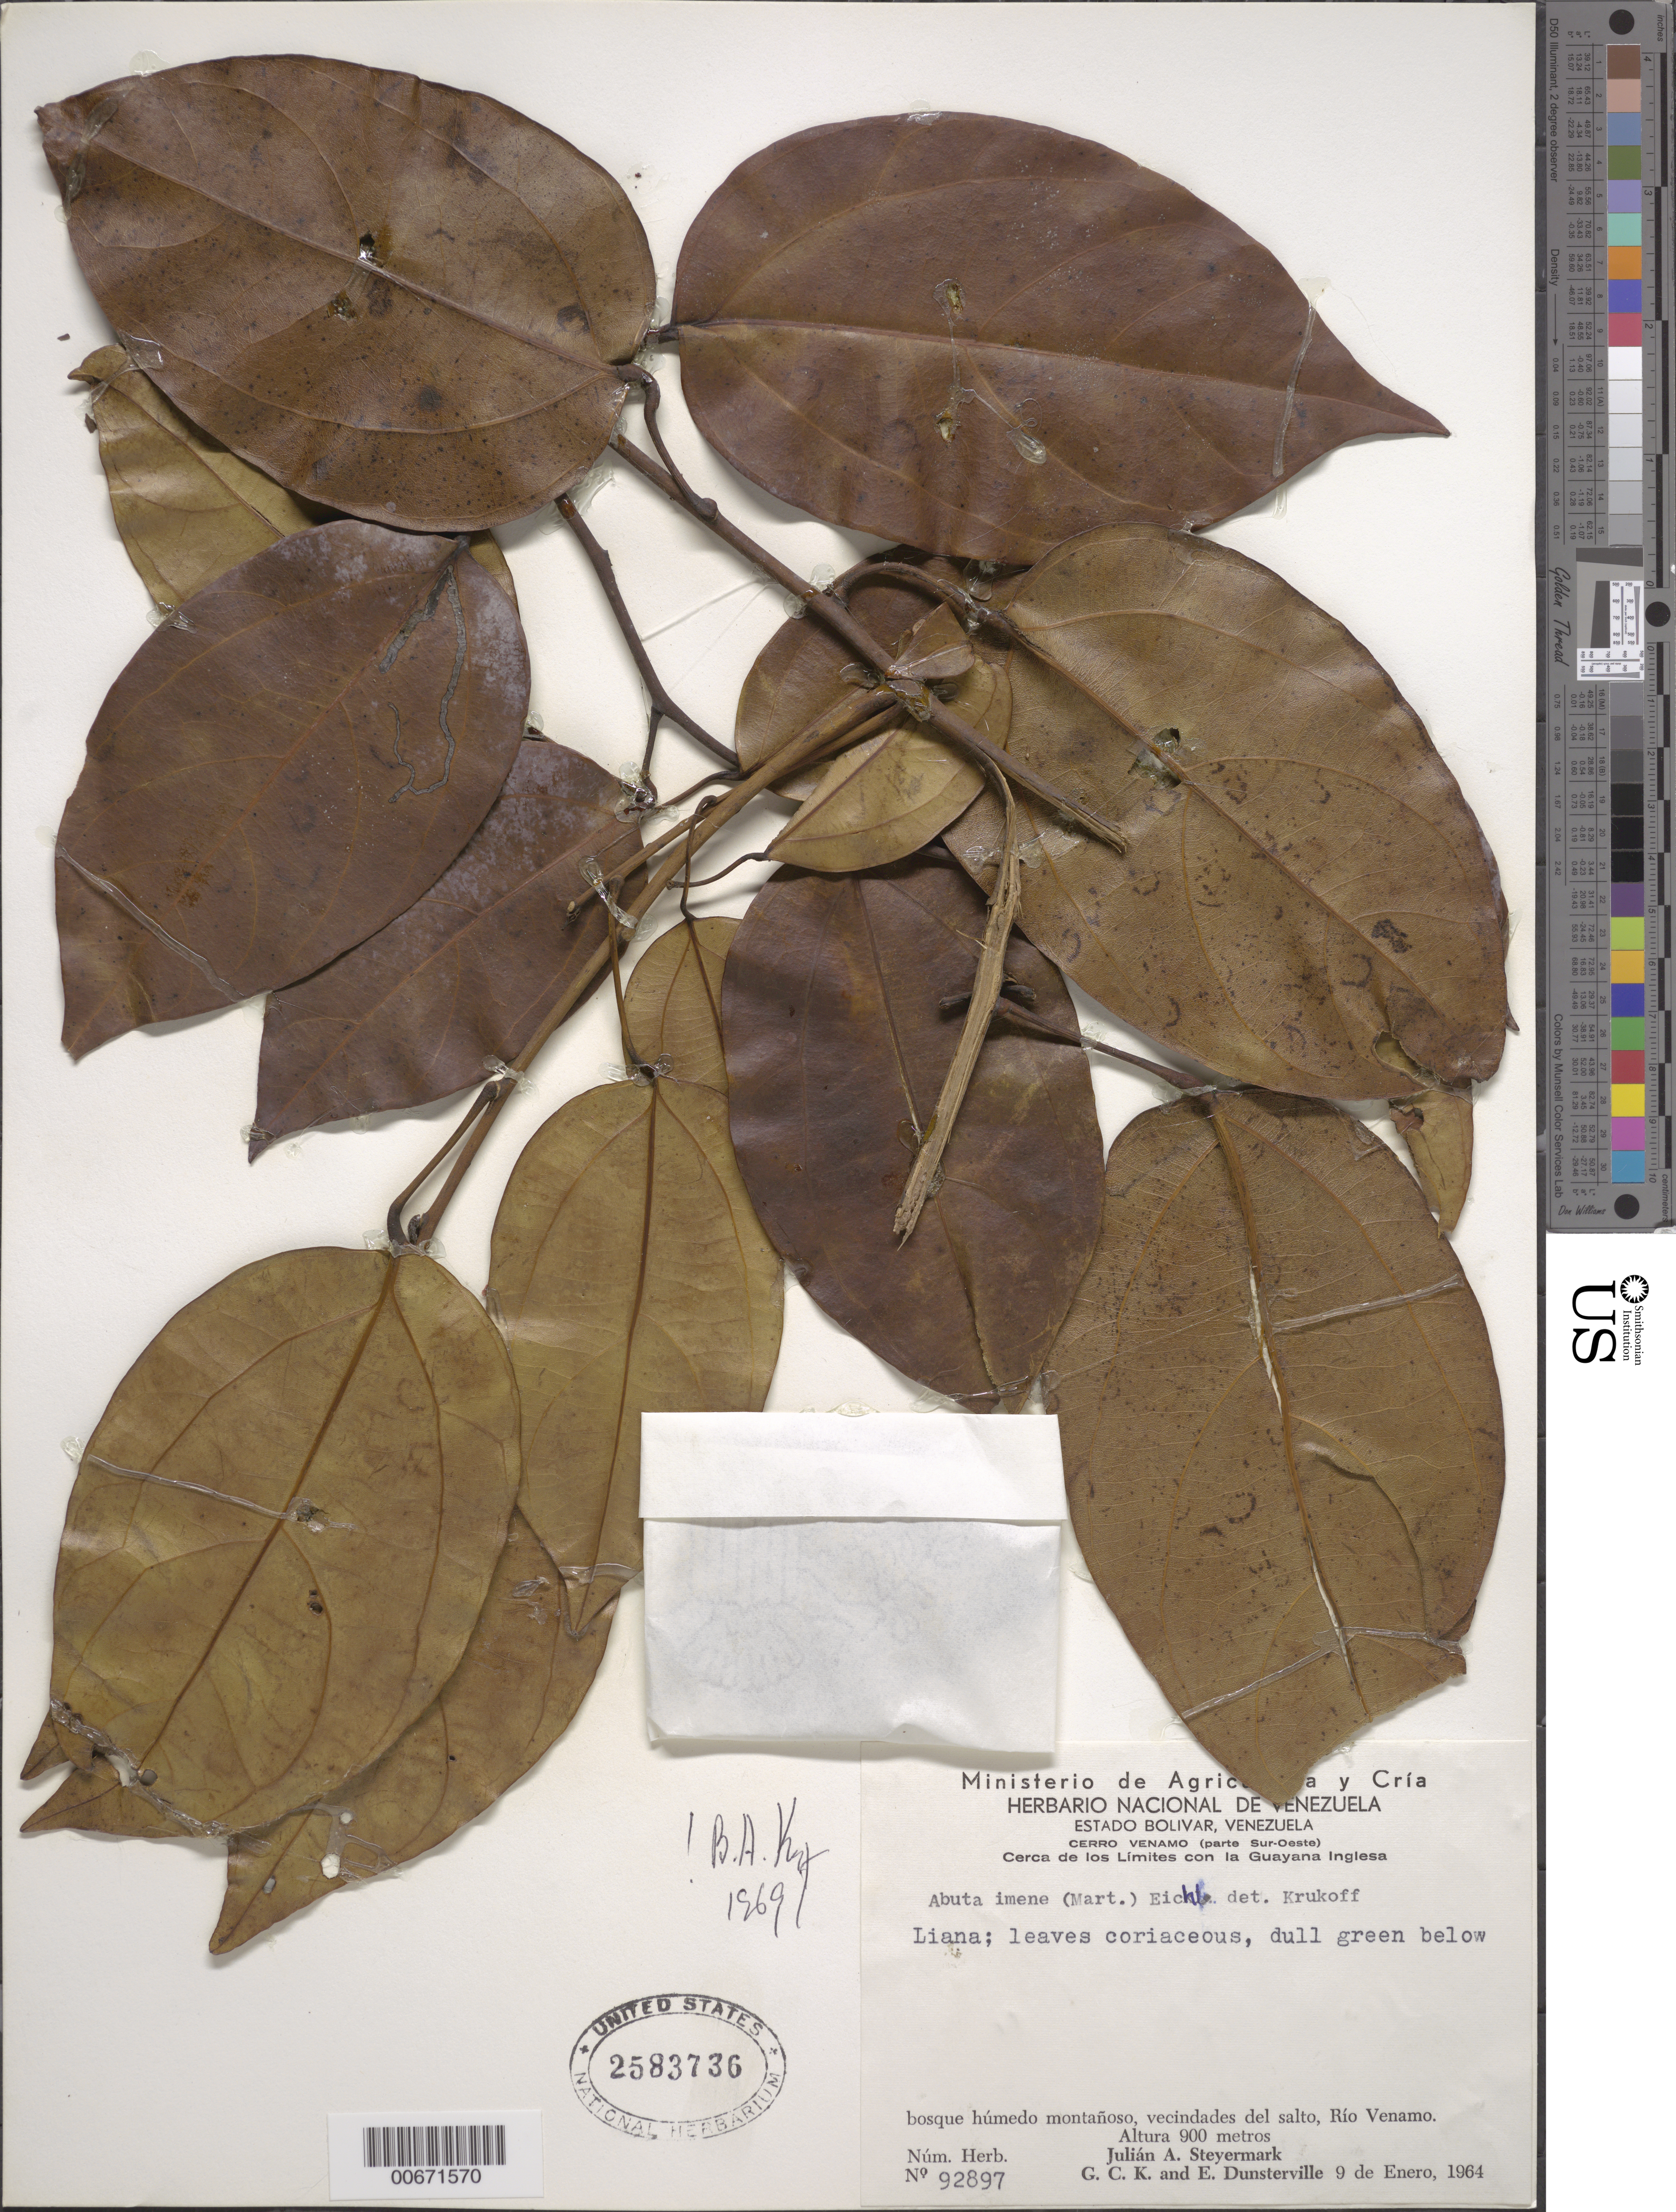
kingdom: Plantae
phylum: Tracheophyta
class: Magnoliopsida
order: Ranunculales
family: Menispermaceae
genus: Abuta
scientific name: Abuta imene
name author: (Mart.) Eichler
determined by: Krukoff, B. A.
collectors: J. Steyermark, G. C. K. Dunsterville & E. Dunsterville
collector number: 92897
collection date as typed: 9-Jan-64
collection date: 1964-01-09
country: Venezuela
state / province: Bolívar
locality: Cerro Venamo (parte Sur-Oeste), Río Venamo, vecindades del salto, cerca de los límites con la Guayana Inglesa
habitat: Bosque húmedo montañoso, vecindades del salto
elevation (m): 900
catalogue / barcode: US 2583736